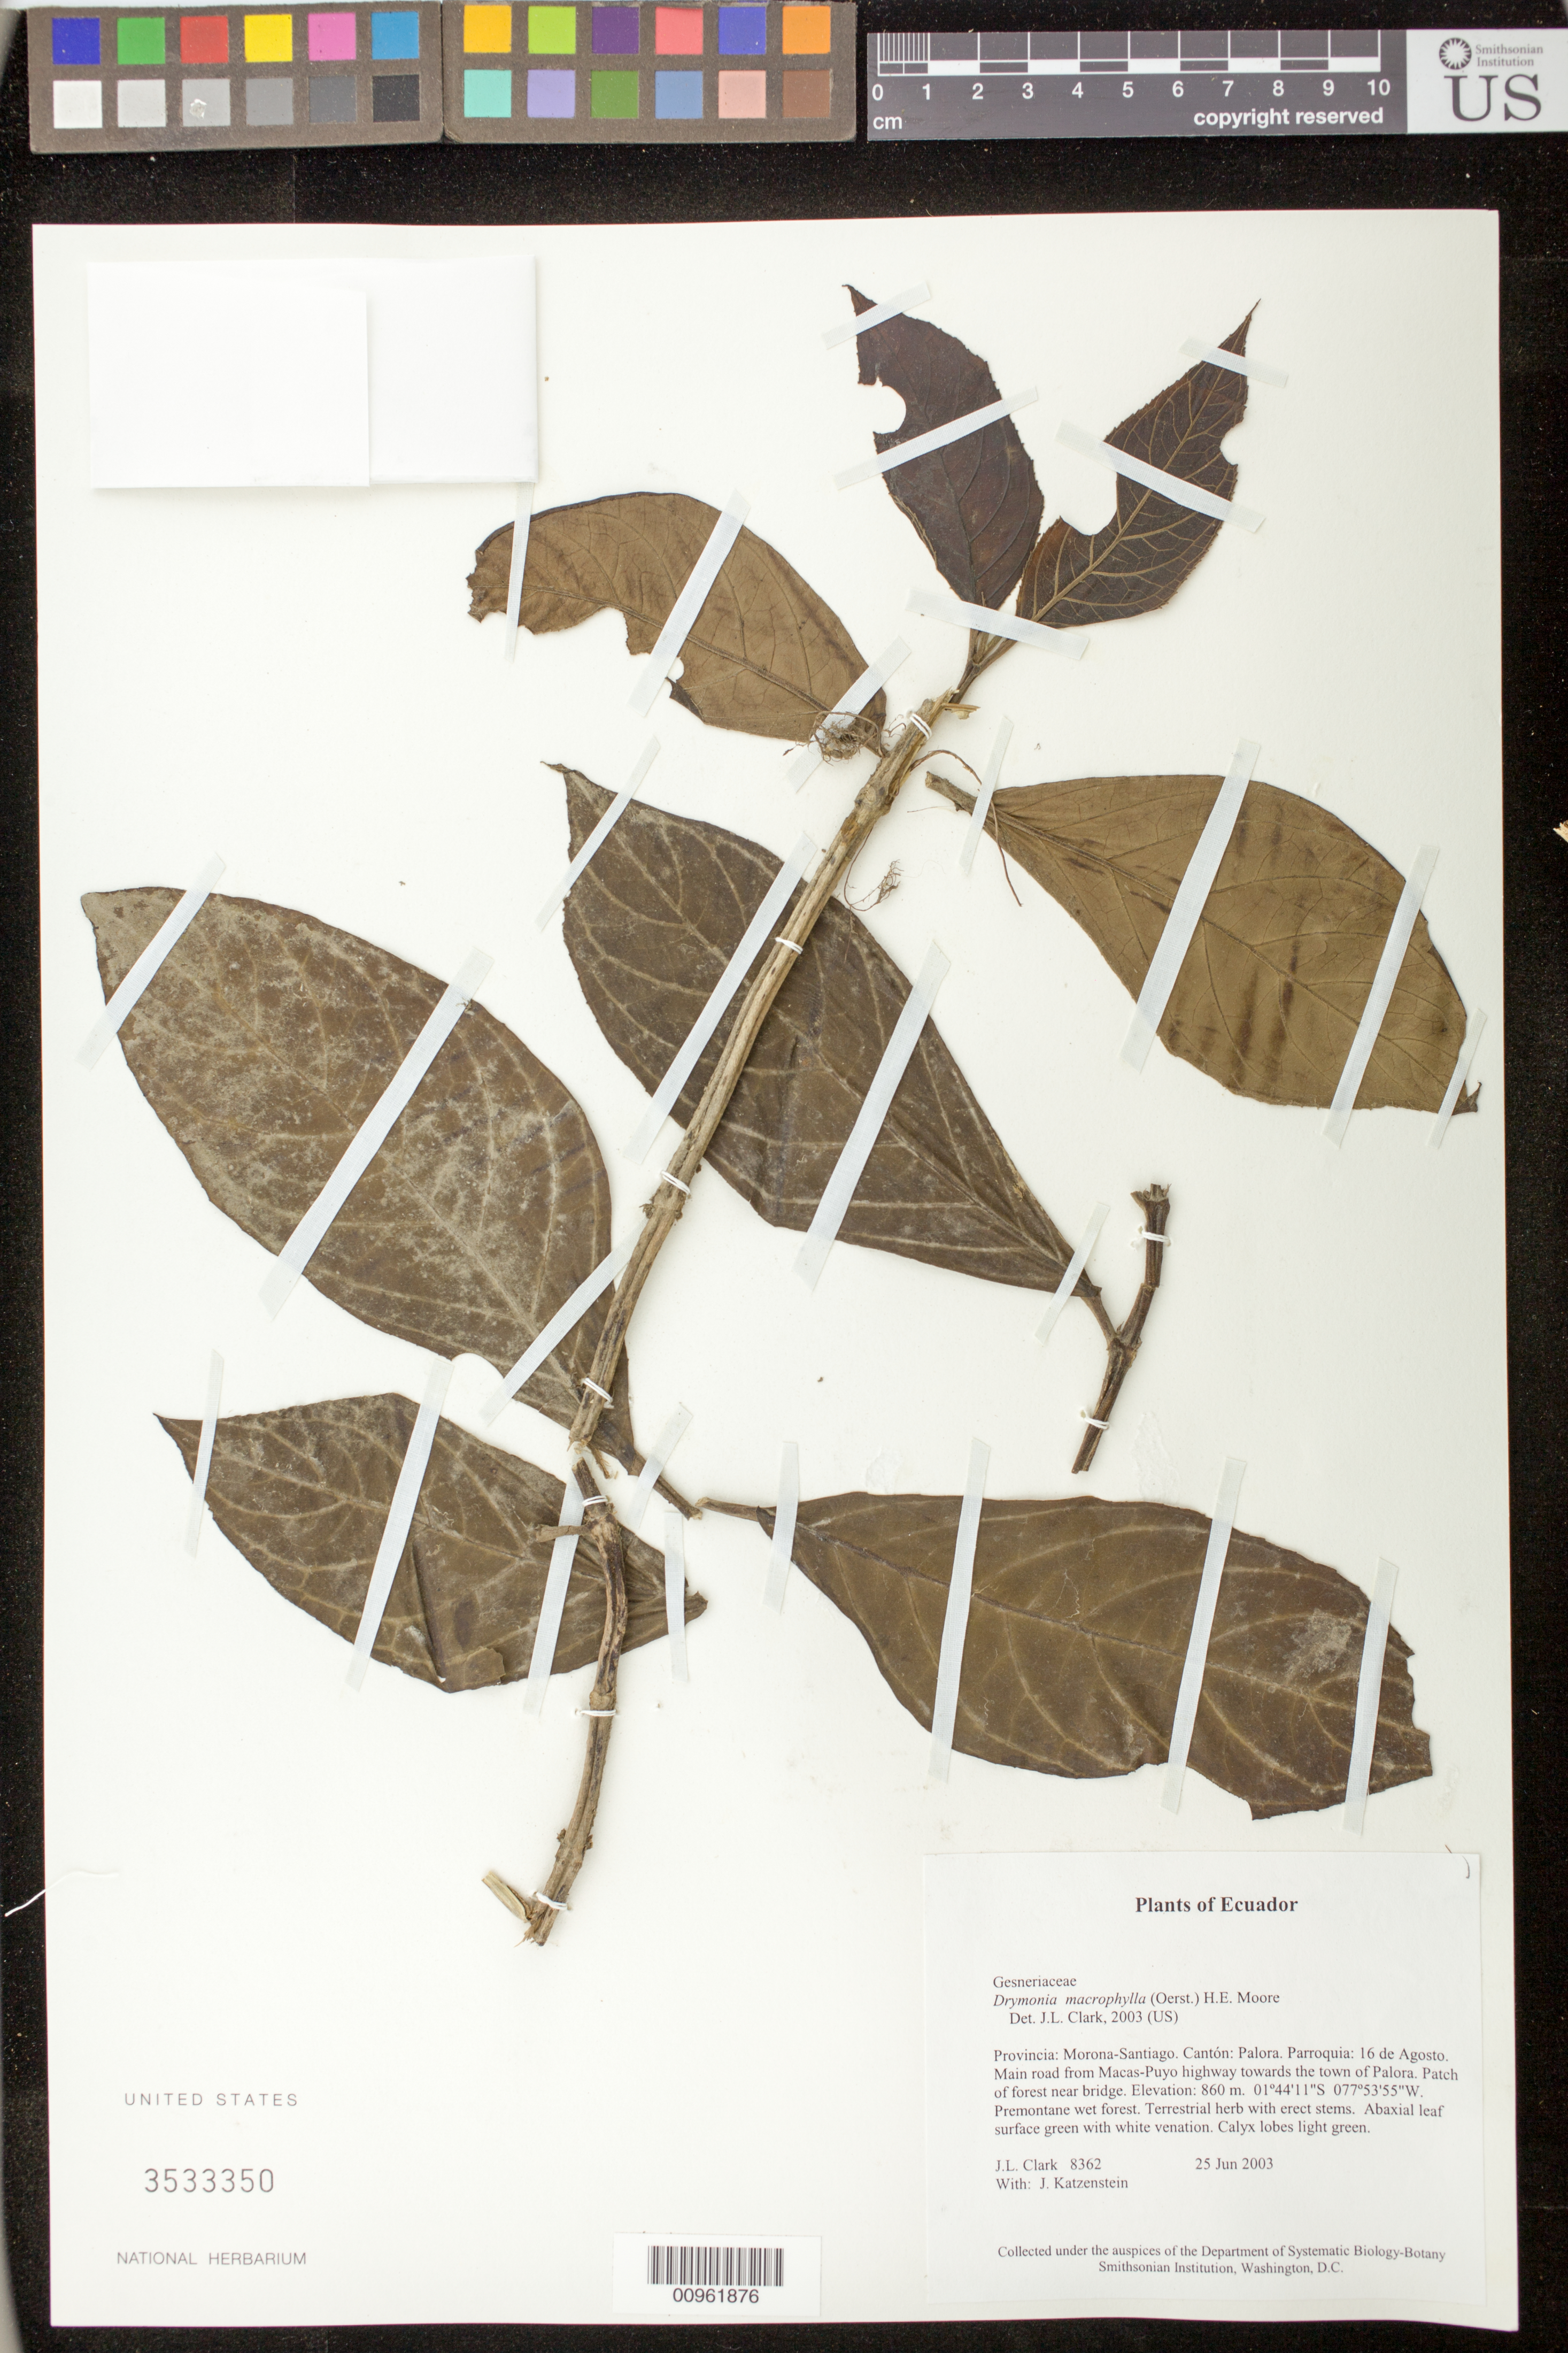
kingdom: Plantae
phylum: Tracheophyta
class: Magnoliopsida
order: Lamiales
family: Gesneriaceae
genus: Drymonia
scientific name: Drymonia peponifera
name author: J.L. Clark & Clavijo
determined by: Skog, Laurence E.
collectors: J. L. Clark & J. Katzenstein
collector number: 8362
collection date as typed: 25 Jun 2003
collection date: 2003-06-25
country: Ecuador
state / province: Morona-Santiago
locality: Palora. Parroquia: 16 de Agosto. Main road from Macas-Puyo highway towards the town of Palora. Patch of forest near bridge.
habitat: Premontane wet forest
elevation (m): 860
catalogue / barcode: US 3533350